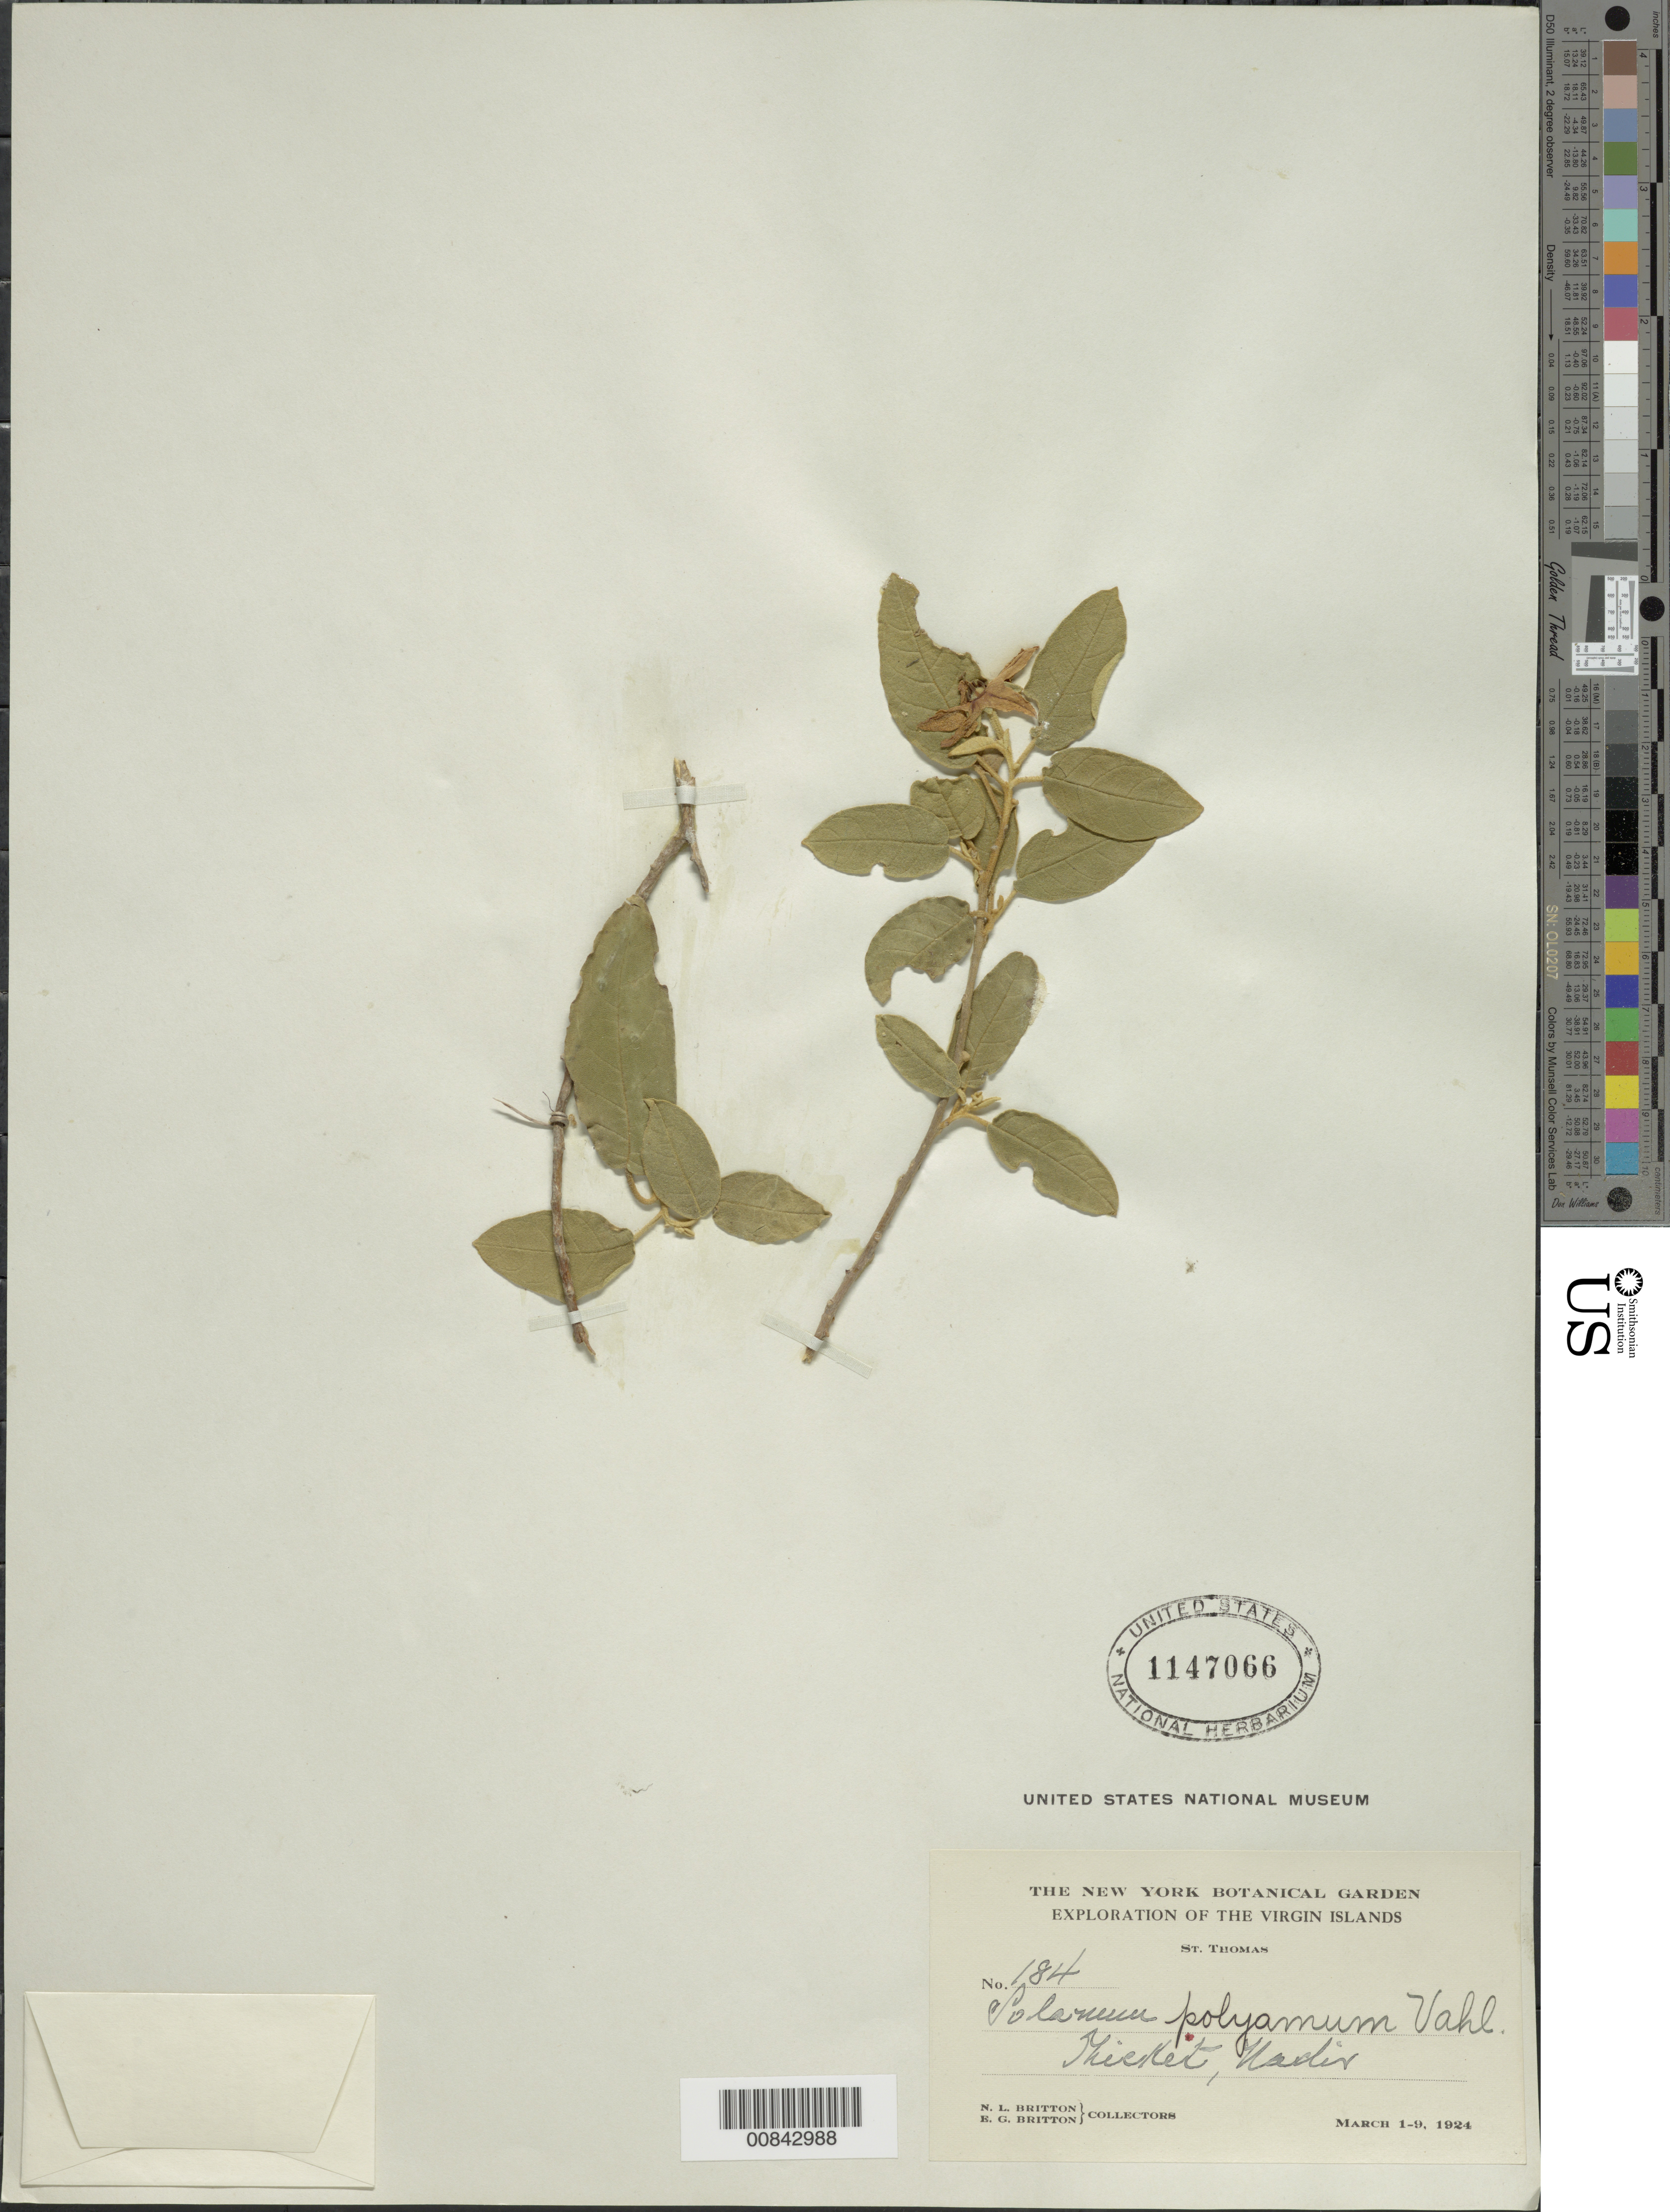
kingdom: Plantae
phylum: Tracheophyta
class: Magnoliopsida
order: Solanales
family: Solanaceae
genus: Solanum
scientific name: Solanum polygamum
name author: Vahl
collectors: N. Britton & E. G. Britton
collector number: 184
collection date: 1924-03-01/1924-03-09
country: U.S. Virgin Islands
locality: The Virgin Islands, St. Thomas. Nadir.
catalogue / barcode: US 1147066